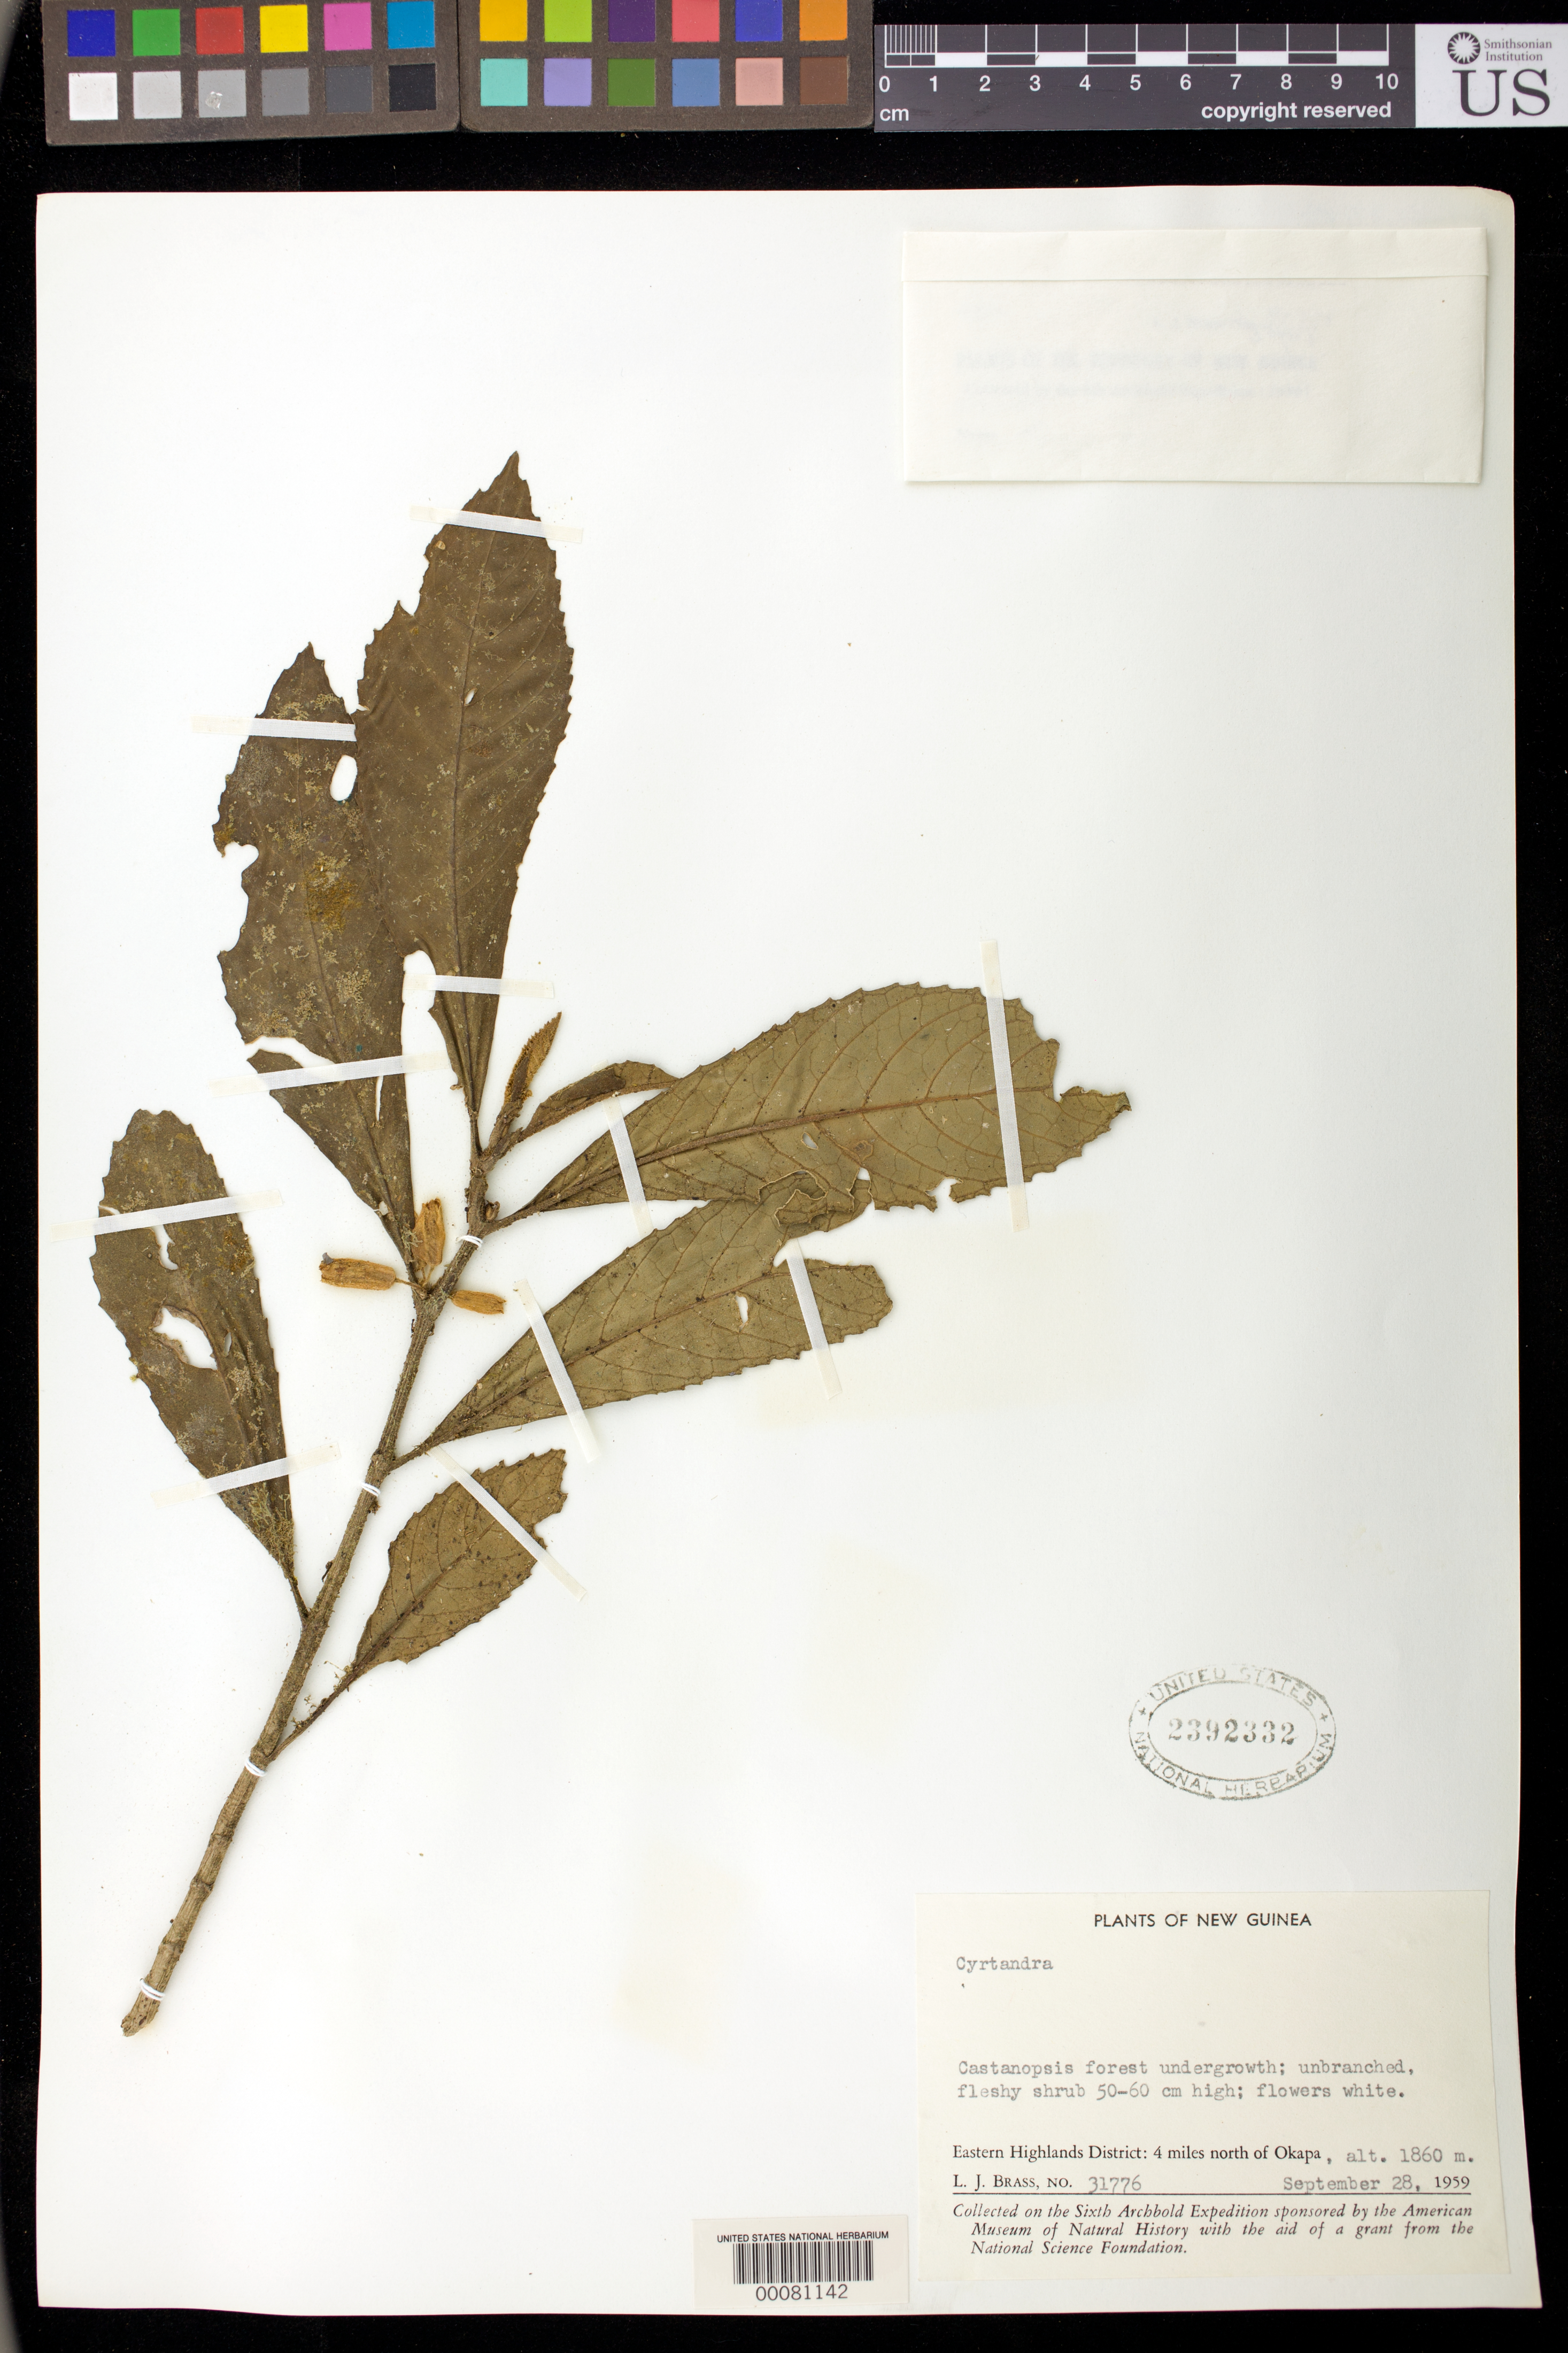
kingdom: Plantae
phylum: Tracheophyta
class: Magnoliopsida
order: Lamiales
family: Gesneriaceae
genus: Cyrtandra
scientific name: Cyrtandra sp.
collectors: L. J. Brass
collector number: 31776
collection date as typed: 28 Sep 1959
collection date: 1959-09-28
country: Papua New Guinea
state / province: Eastern Highlands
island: New Guinea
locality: Eastern highlands dist., 4 miles n of okapa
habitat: Castanopsis forest undergrowth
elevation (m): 1860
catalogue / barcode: US 2392332